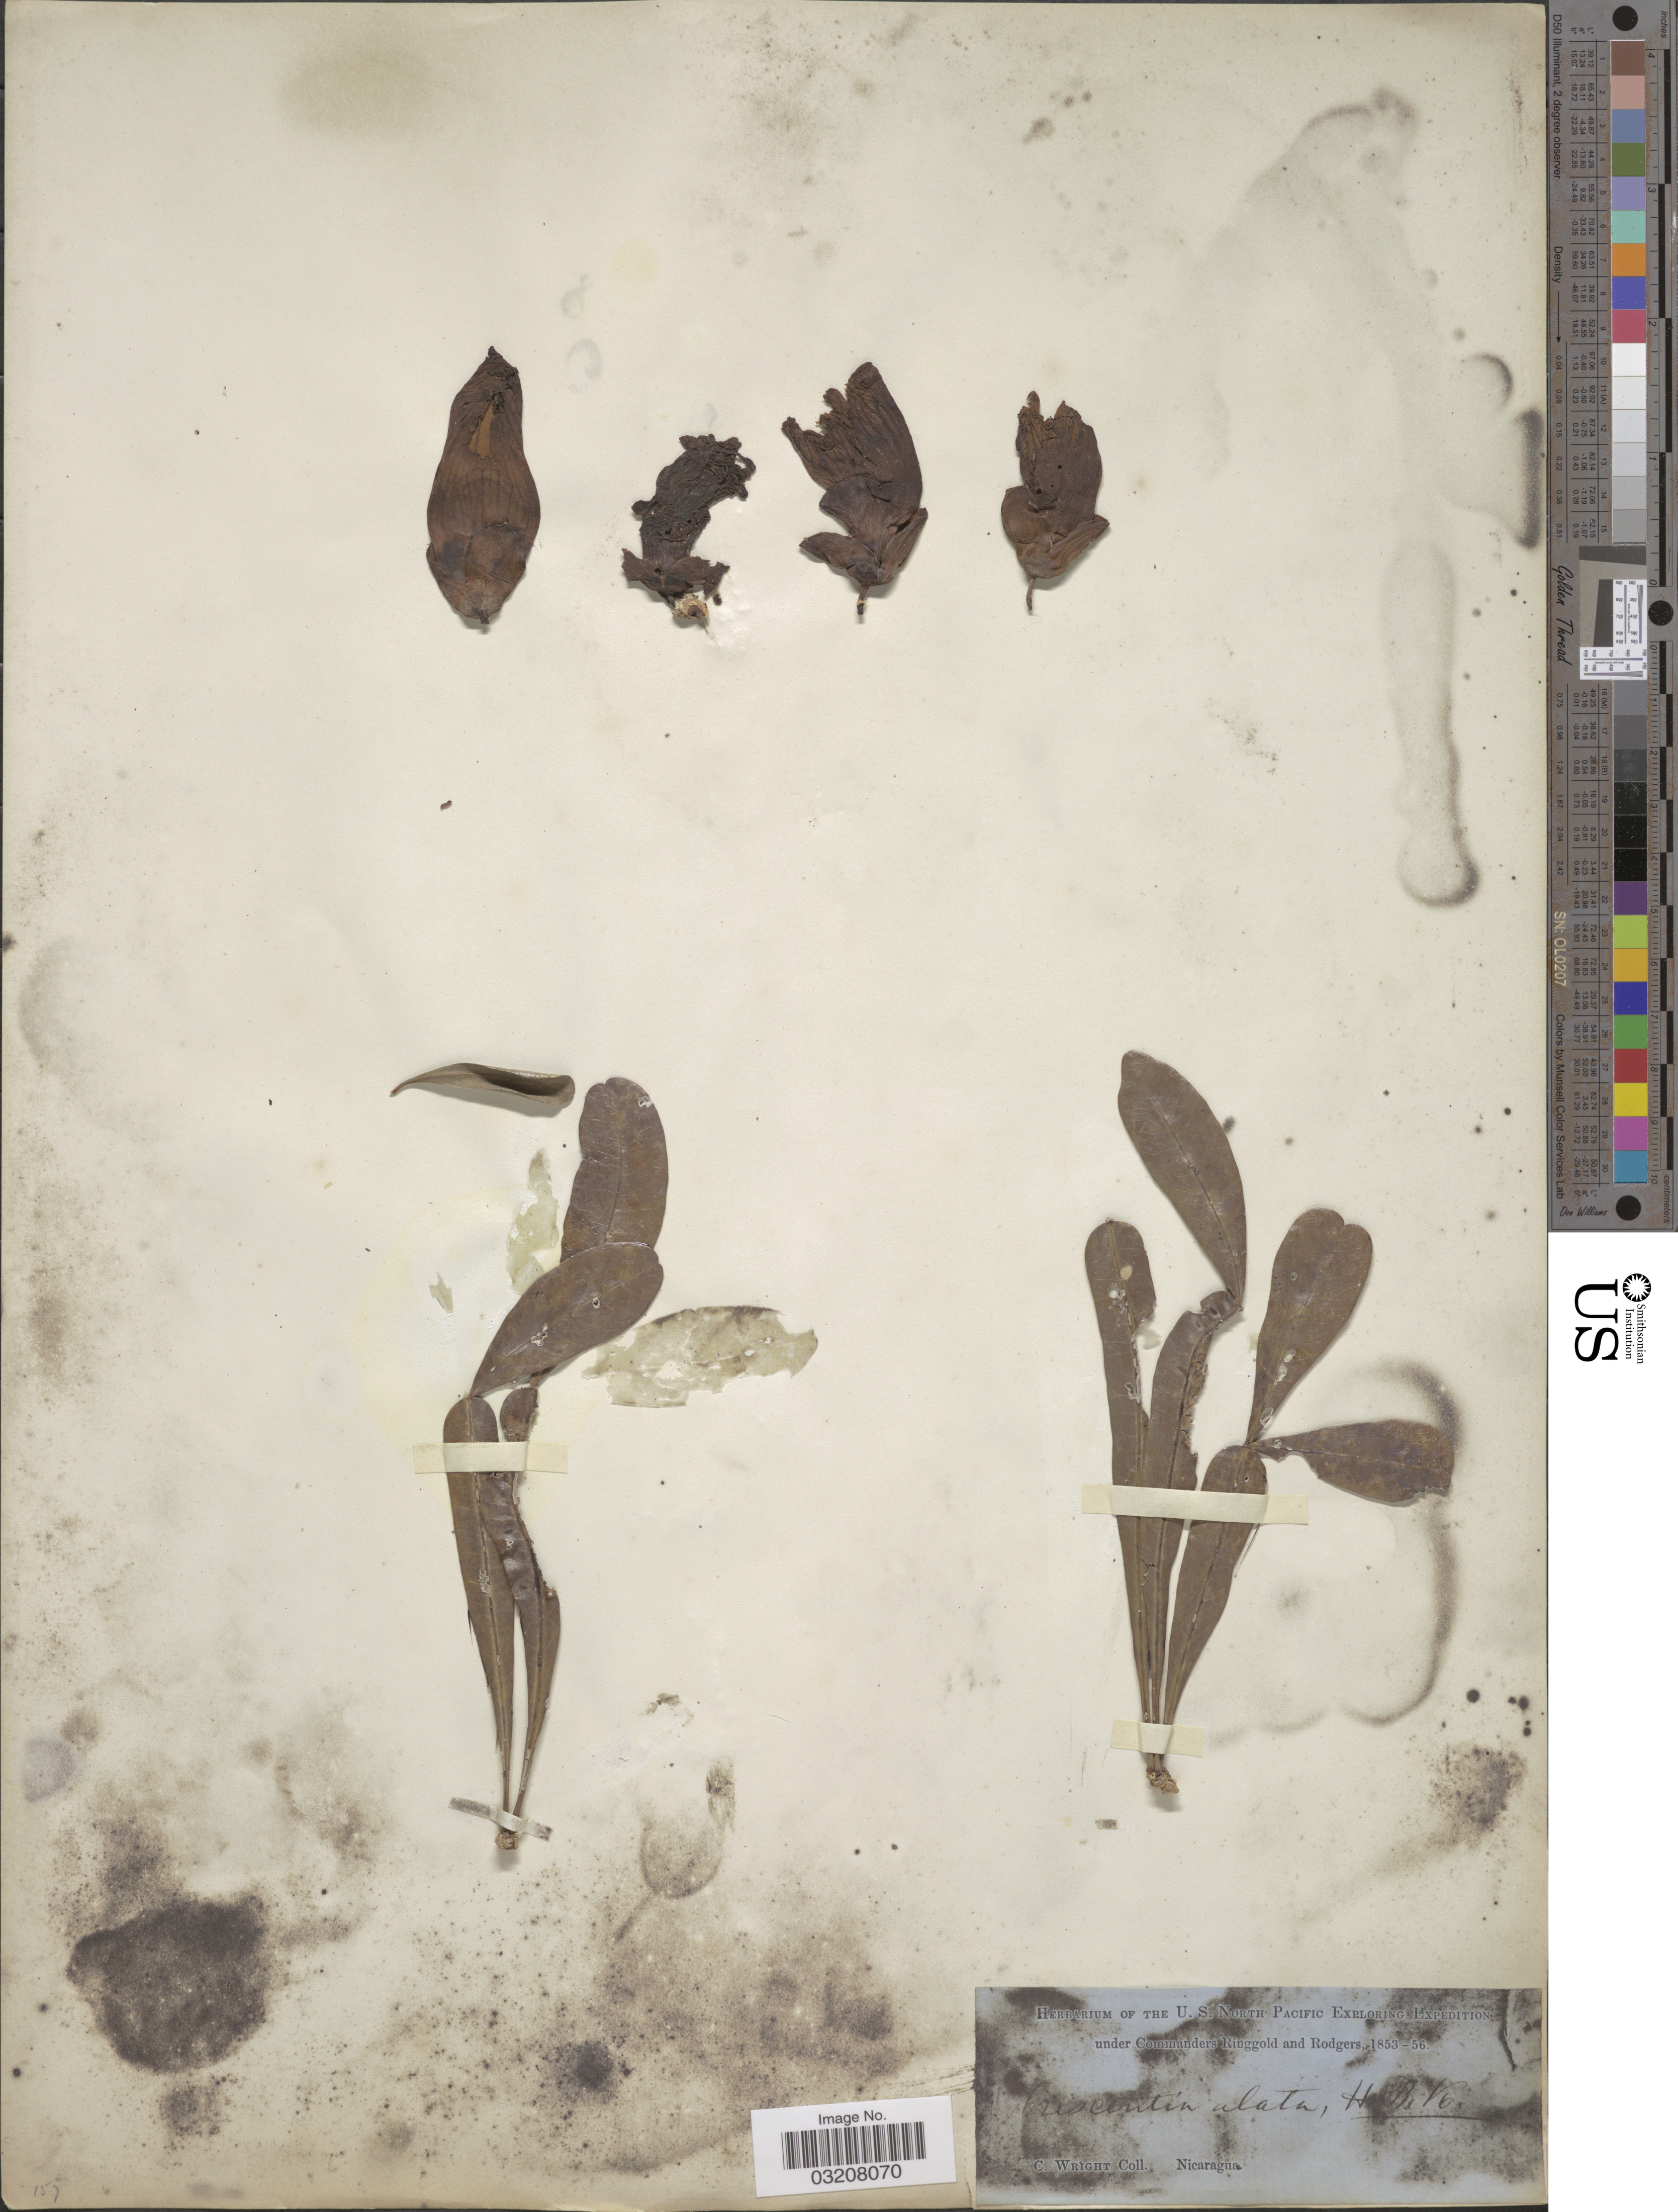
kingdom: Plantae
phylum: Tracheophyta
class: Magnoliopsida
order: Lamiales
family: Bignoniaceae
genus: Crescentia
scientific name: Crescentia alata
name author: Kunth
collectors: C. Wright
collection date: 1853/1856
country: Nicaragua